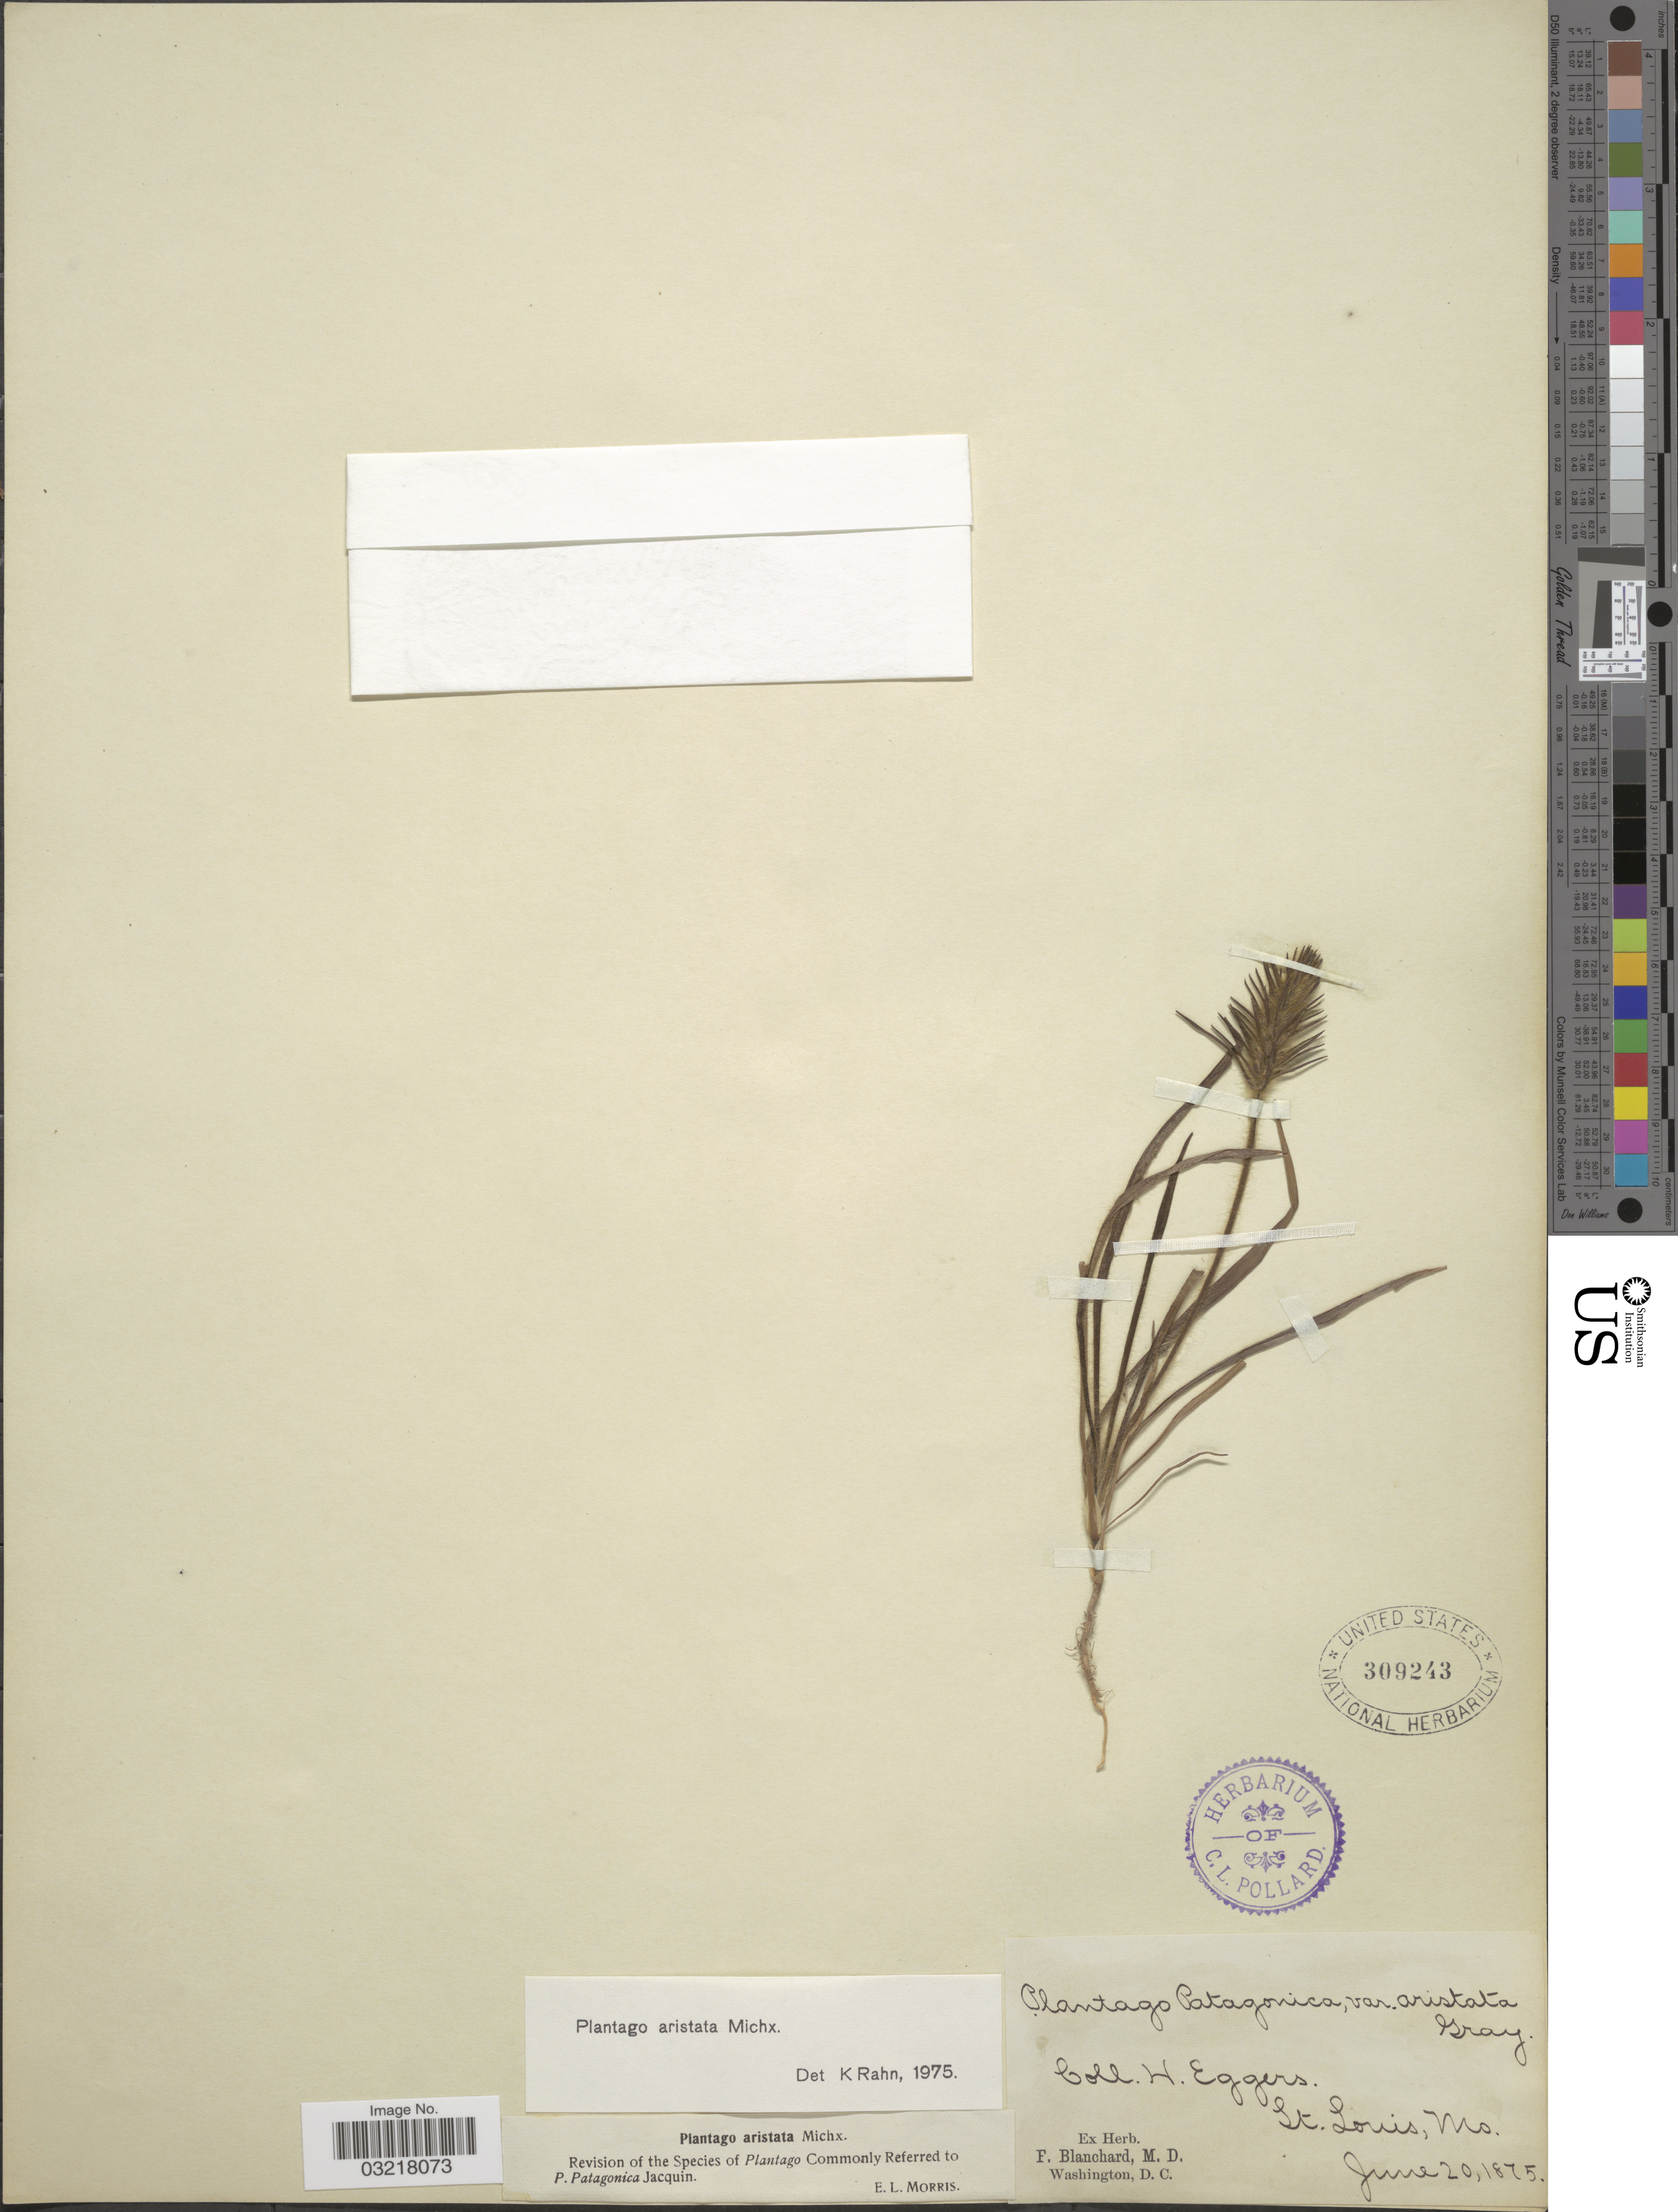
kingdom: Plantae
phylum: Tracheophyta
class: Magnoliopsida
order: Lamiales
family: Plantaginaceae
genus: Plantago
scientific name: Plantago aristata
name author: Michx.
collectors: H. Eggers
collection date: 1875-06-20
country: United States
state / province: Missouri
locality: St. Louis. Mo.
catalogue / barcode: US 309243